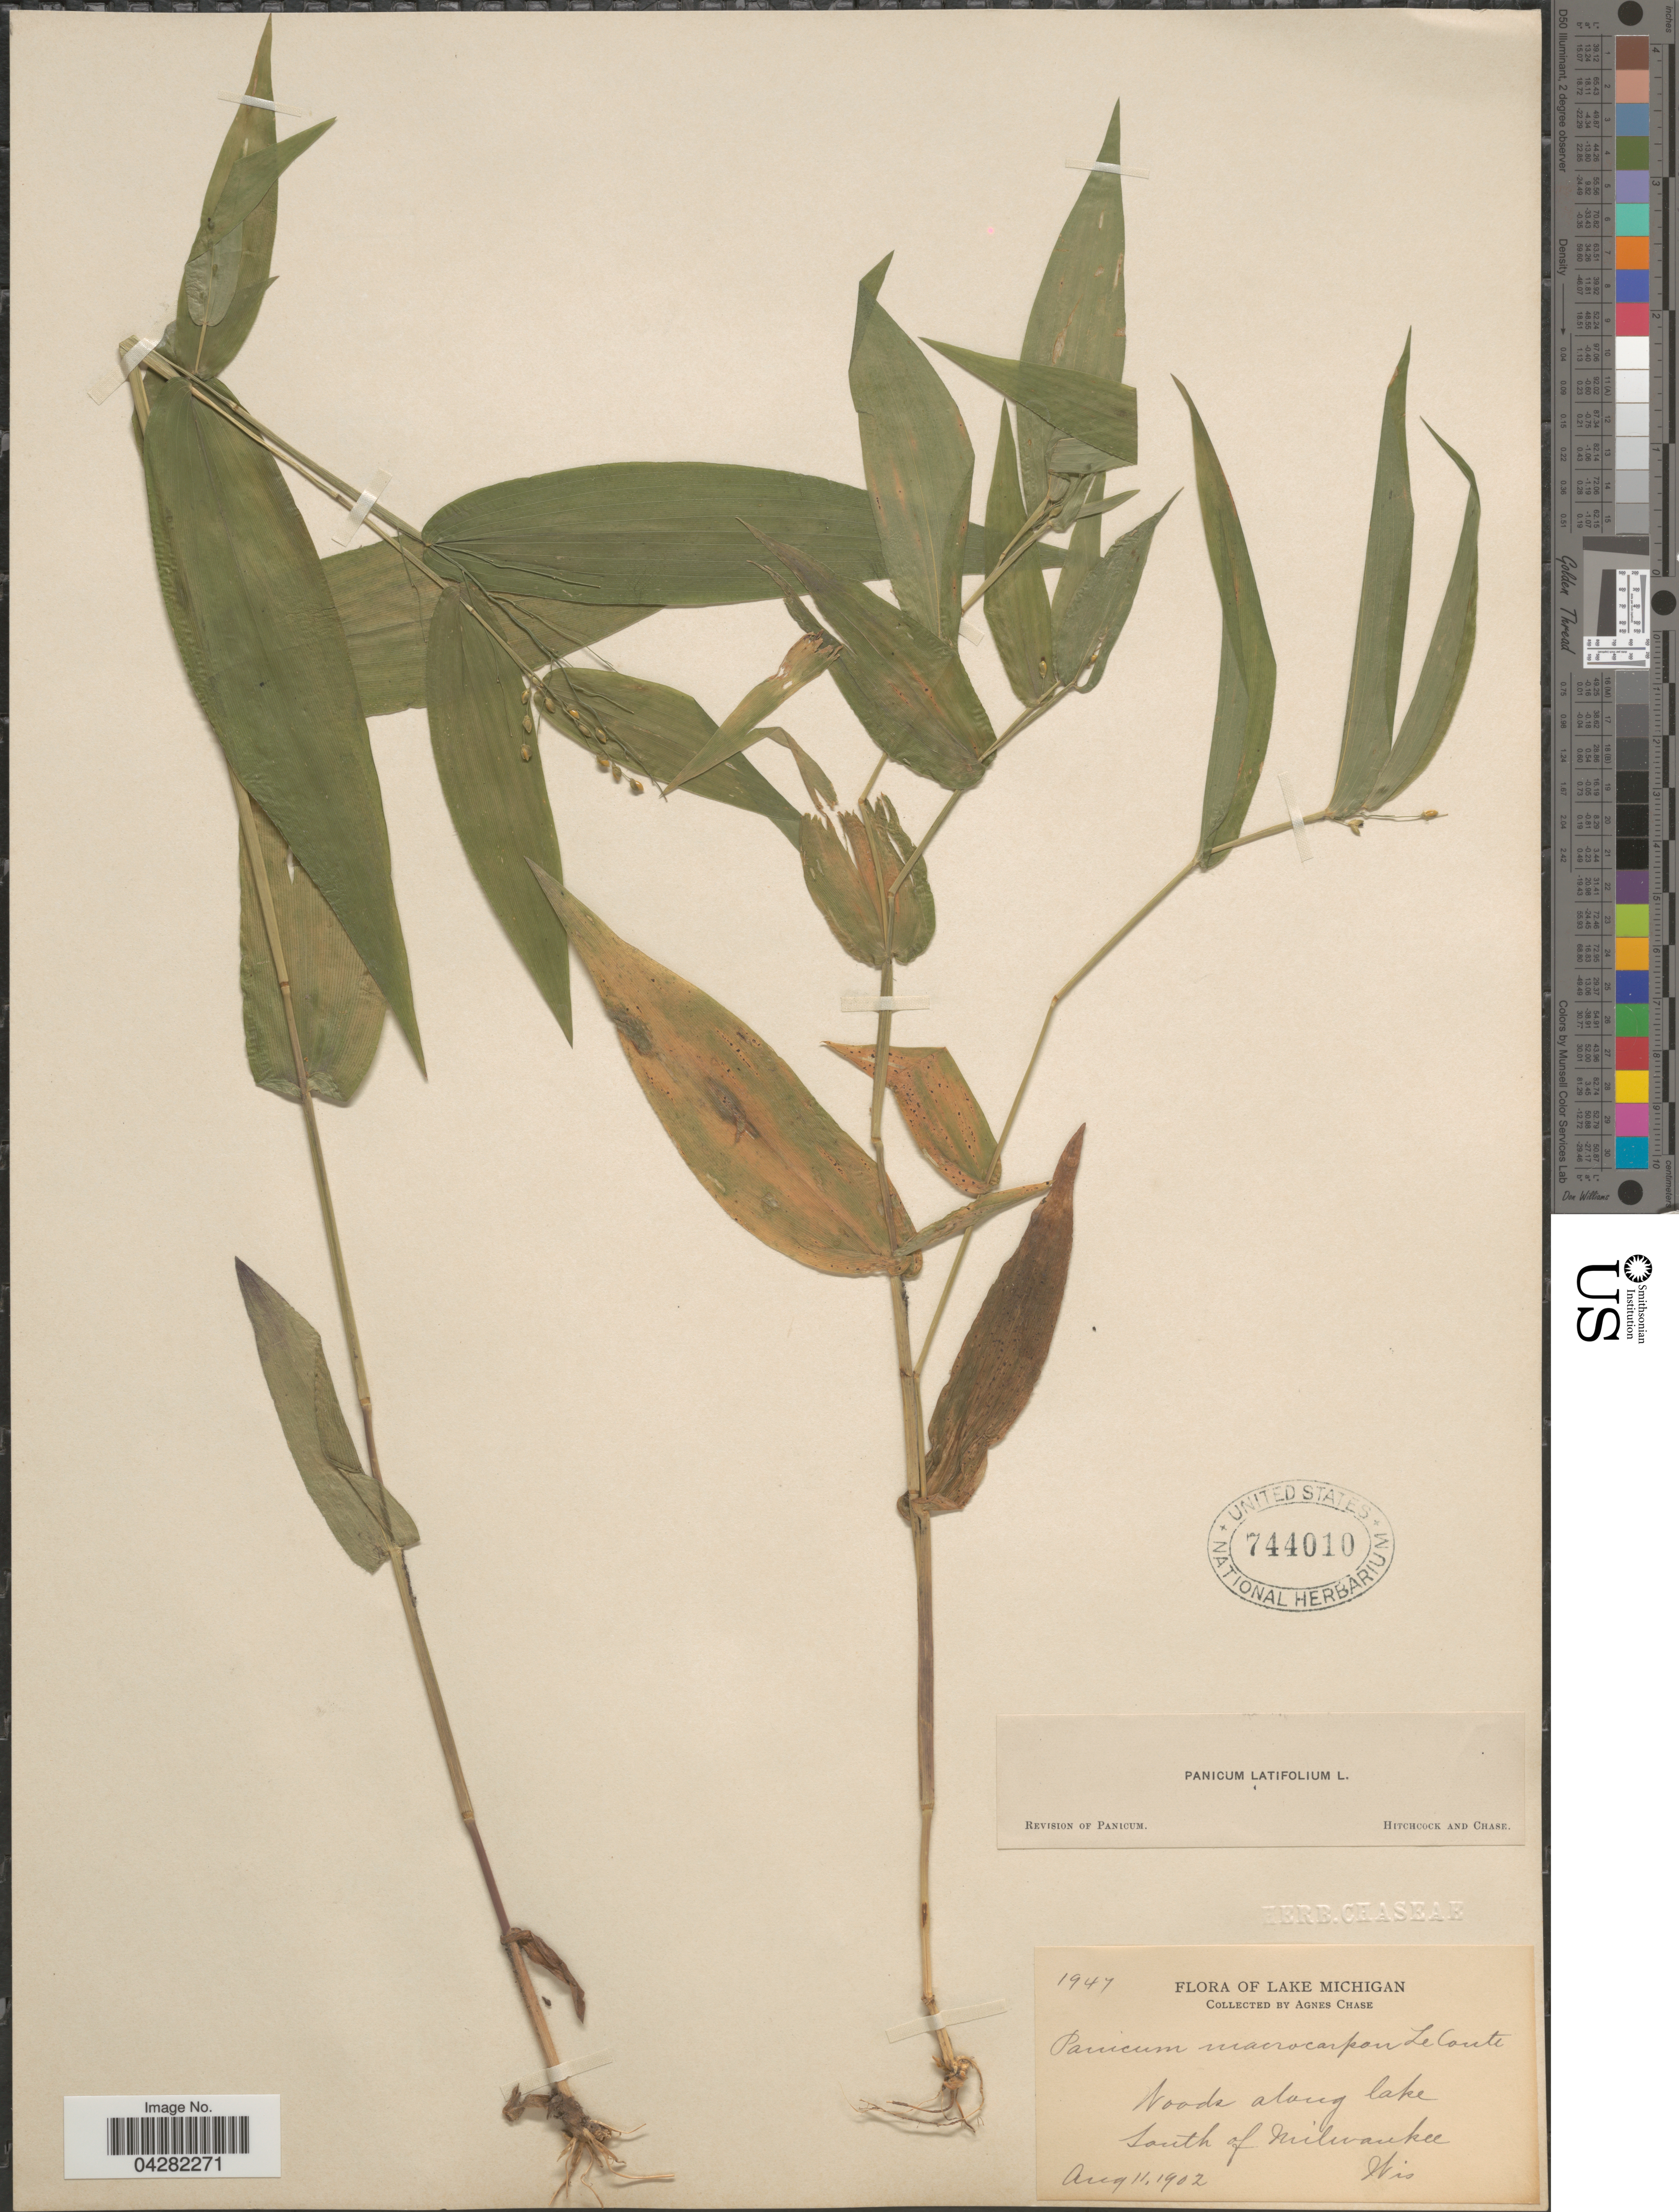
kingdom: Plantae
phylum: Tracheophyta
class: Liliopsida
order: Poales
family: Poaceae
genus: Dichanthelium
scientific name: Dichanthelium laxiflorum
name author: (Lam.) Gould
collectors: A. Chase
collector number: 1947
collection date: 1902-08-11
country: United States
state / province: Wisconsin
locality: Lake Michigan. Woods along lake South of Milwaukee.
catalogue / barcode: US 744010